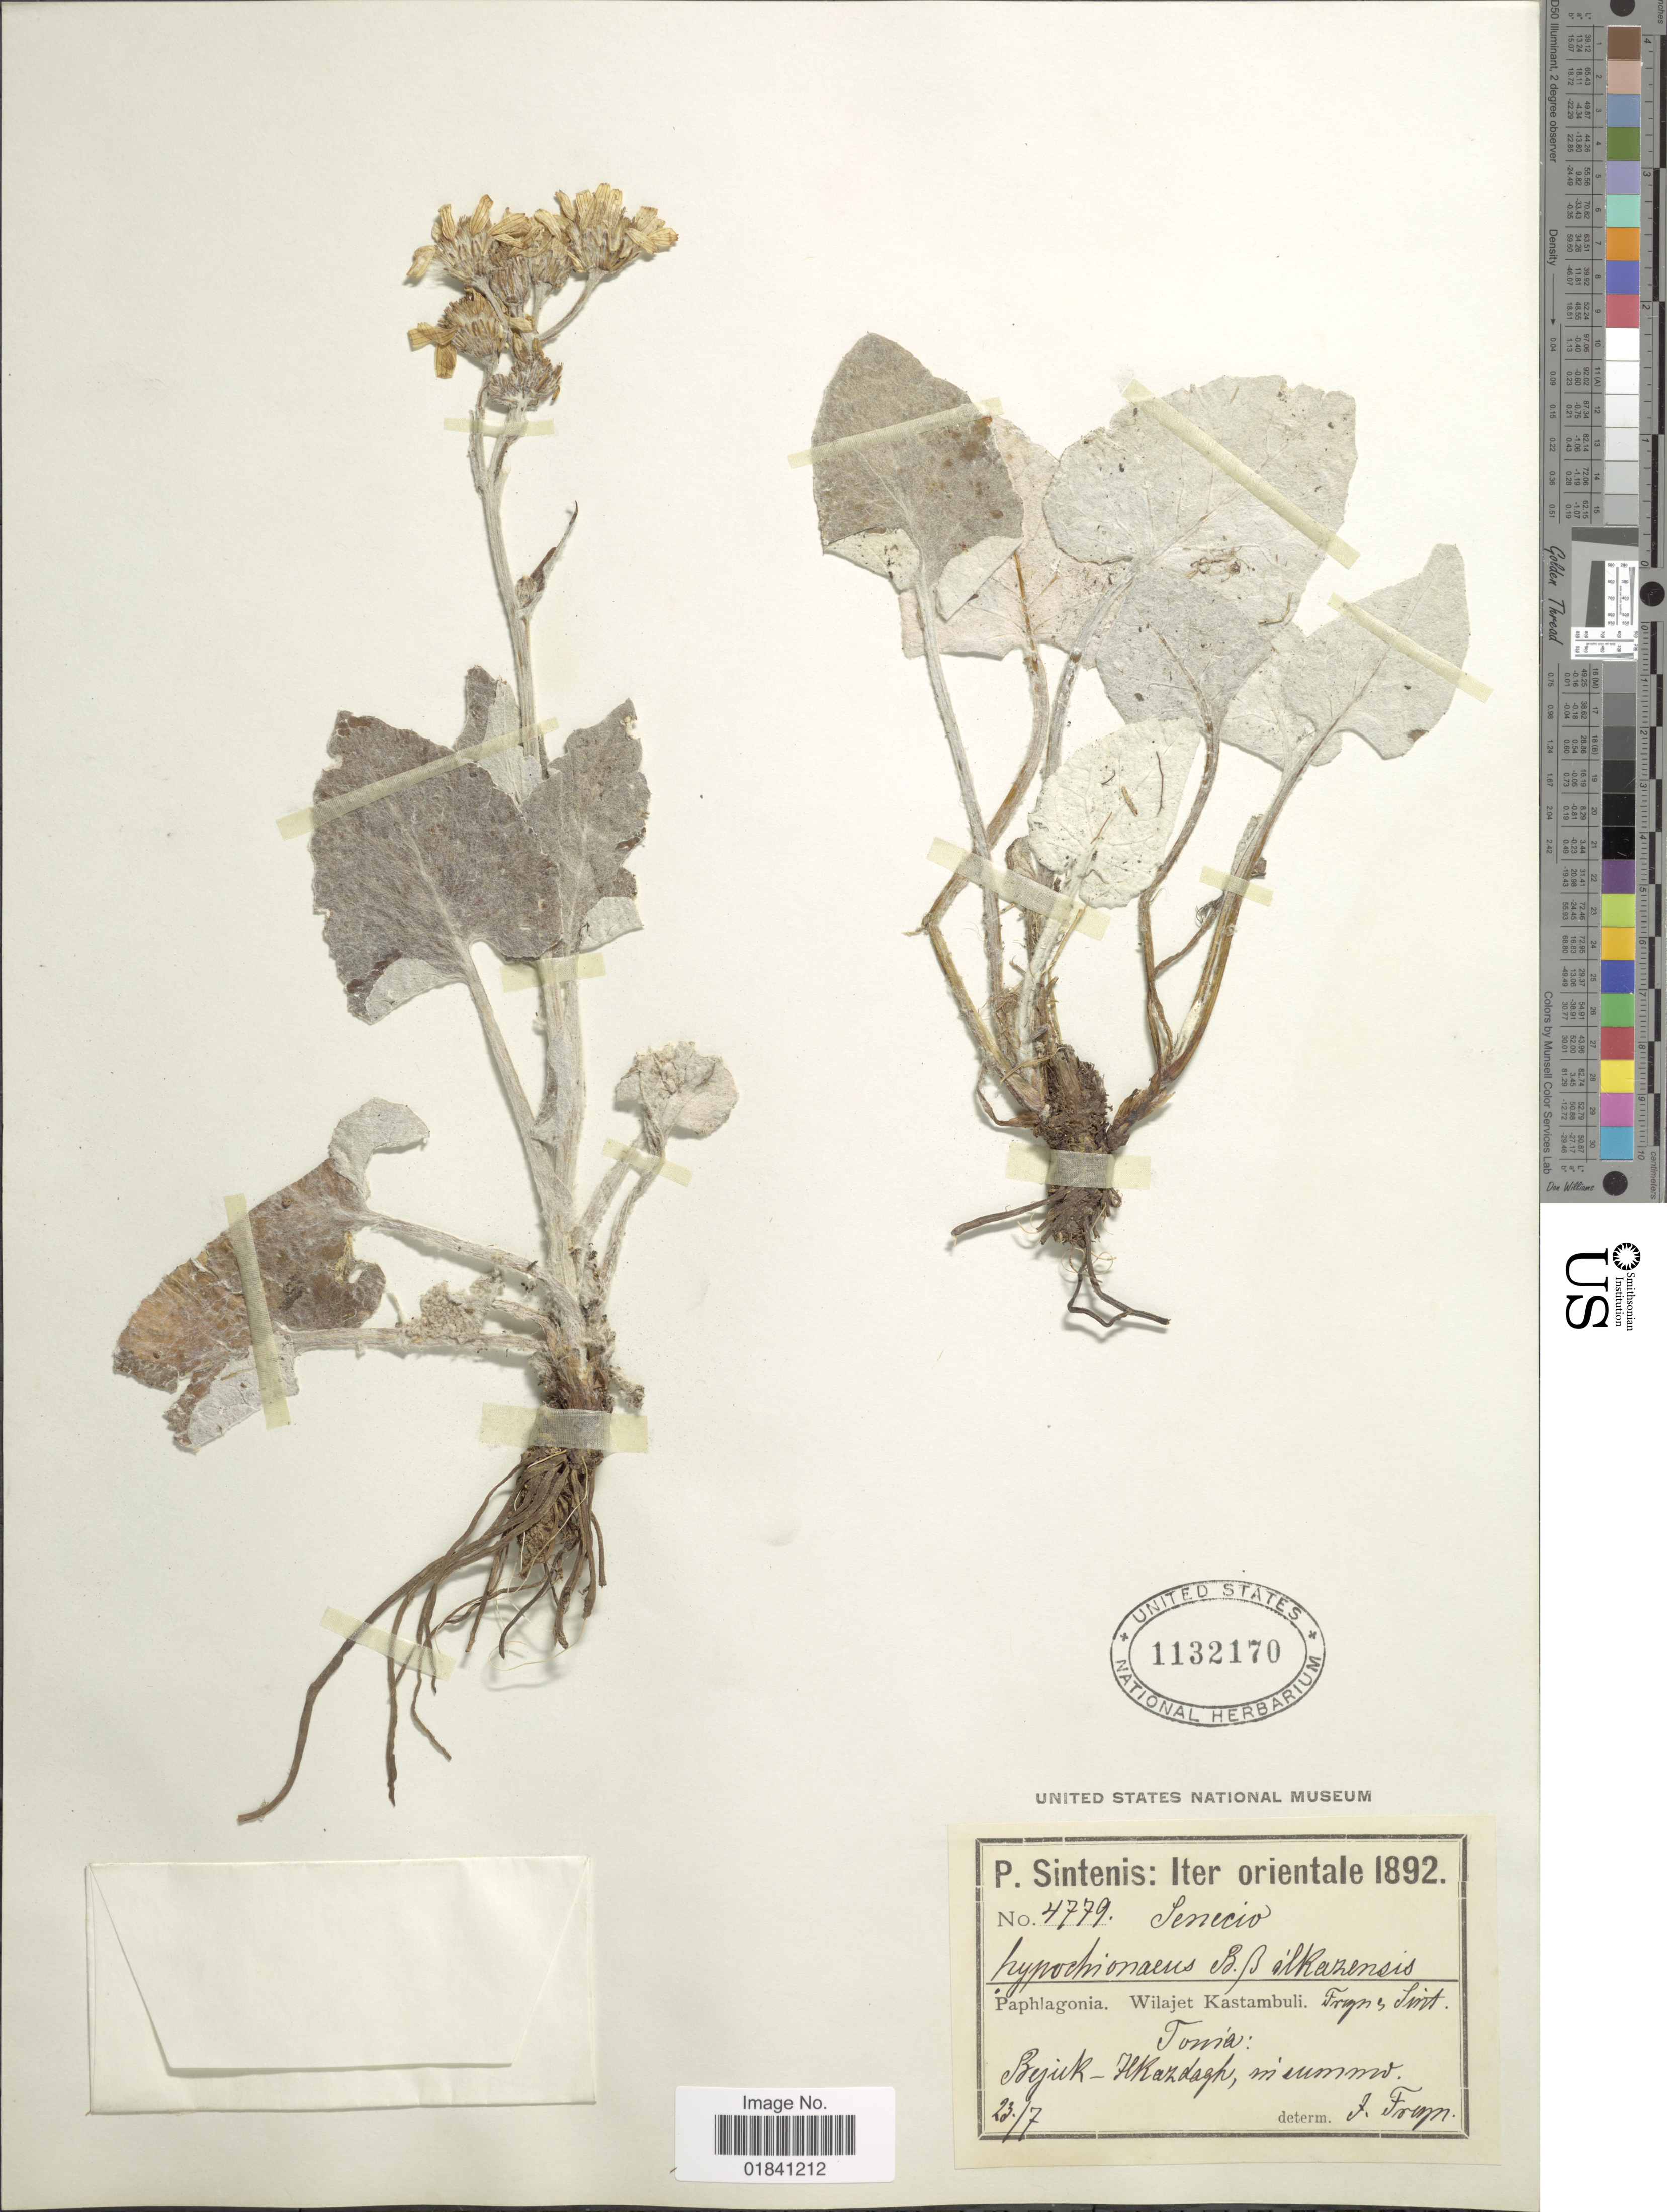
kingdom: Plantae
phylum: Tracheophyta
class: Magnoliopsida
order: Asterales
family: Asteraceae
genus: Senecio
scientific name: Senecio hypochionaeus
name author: Boiss.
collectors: P. Sintenis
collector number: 4779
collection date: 1892-07-23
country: Turkey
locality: Iter orientali. Pahlagonia. Wilajet Kastambuli. Tossia: Bejuk-Fekazdagh [interpreted], in summo.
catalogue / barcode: US 1132170